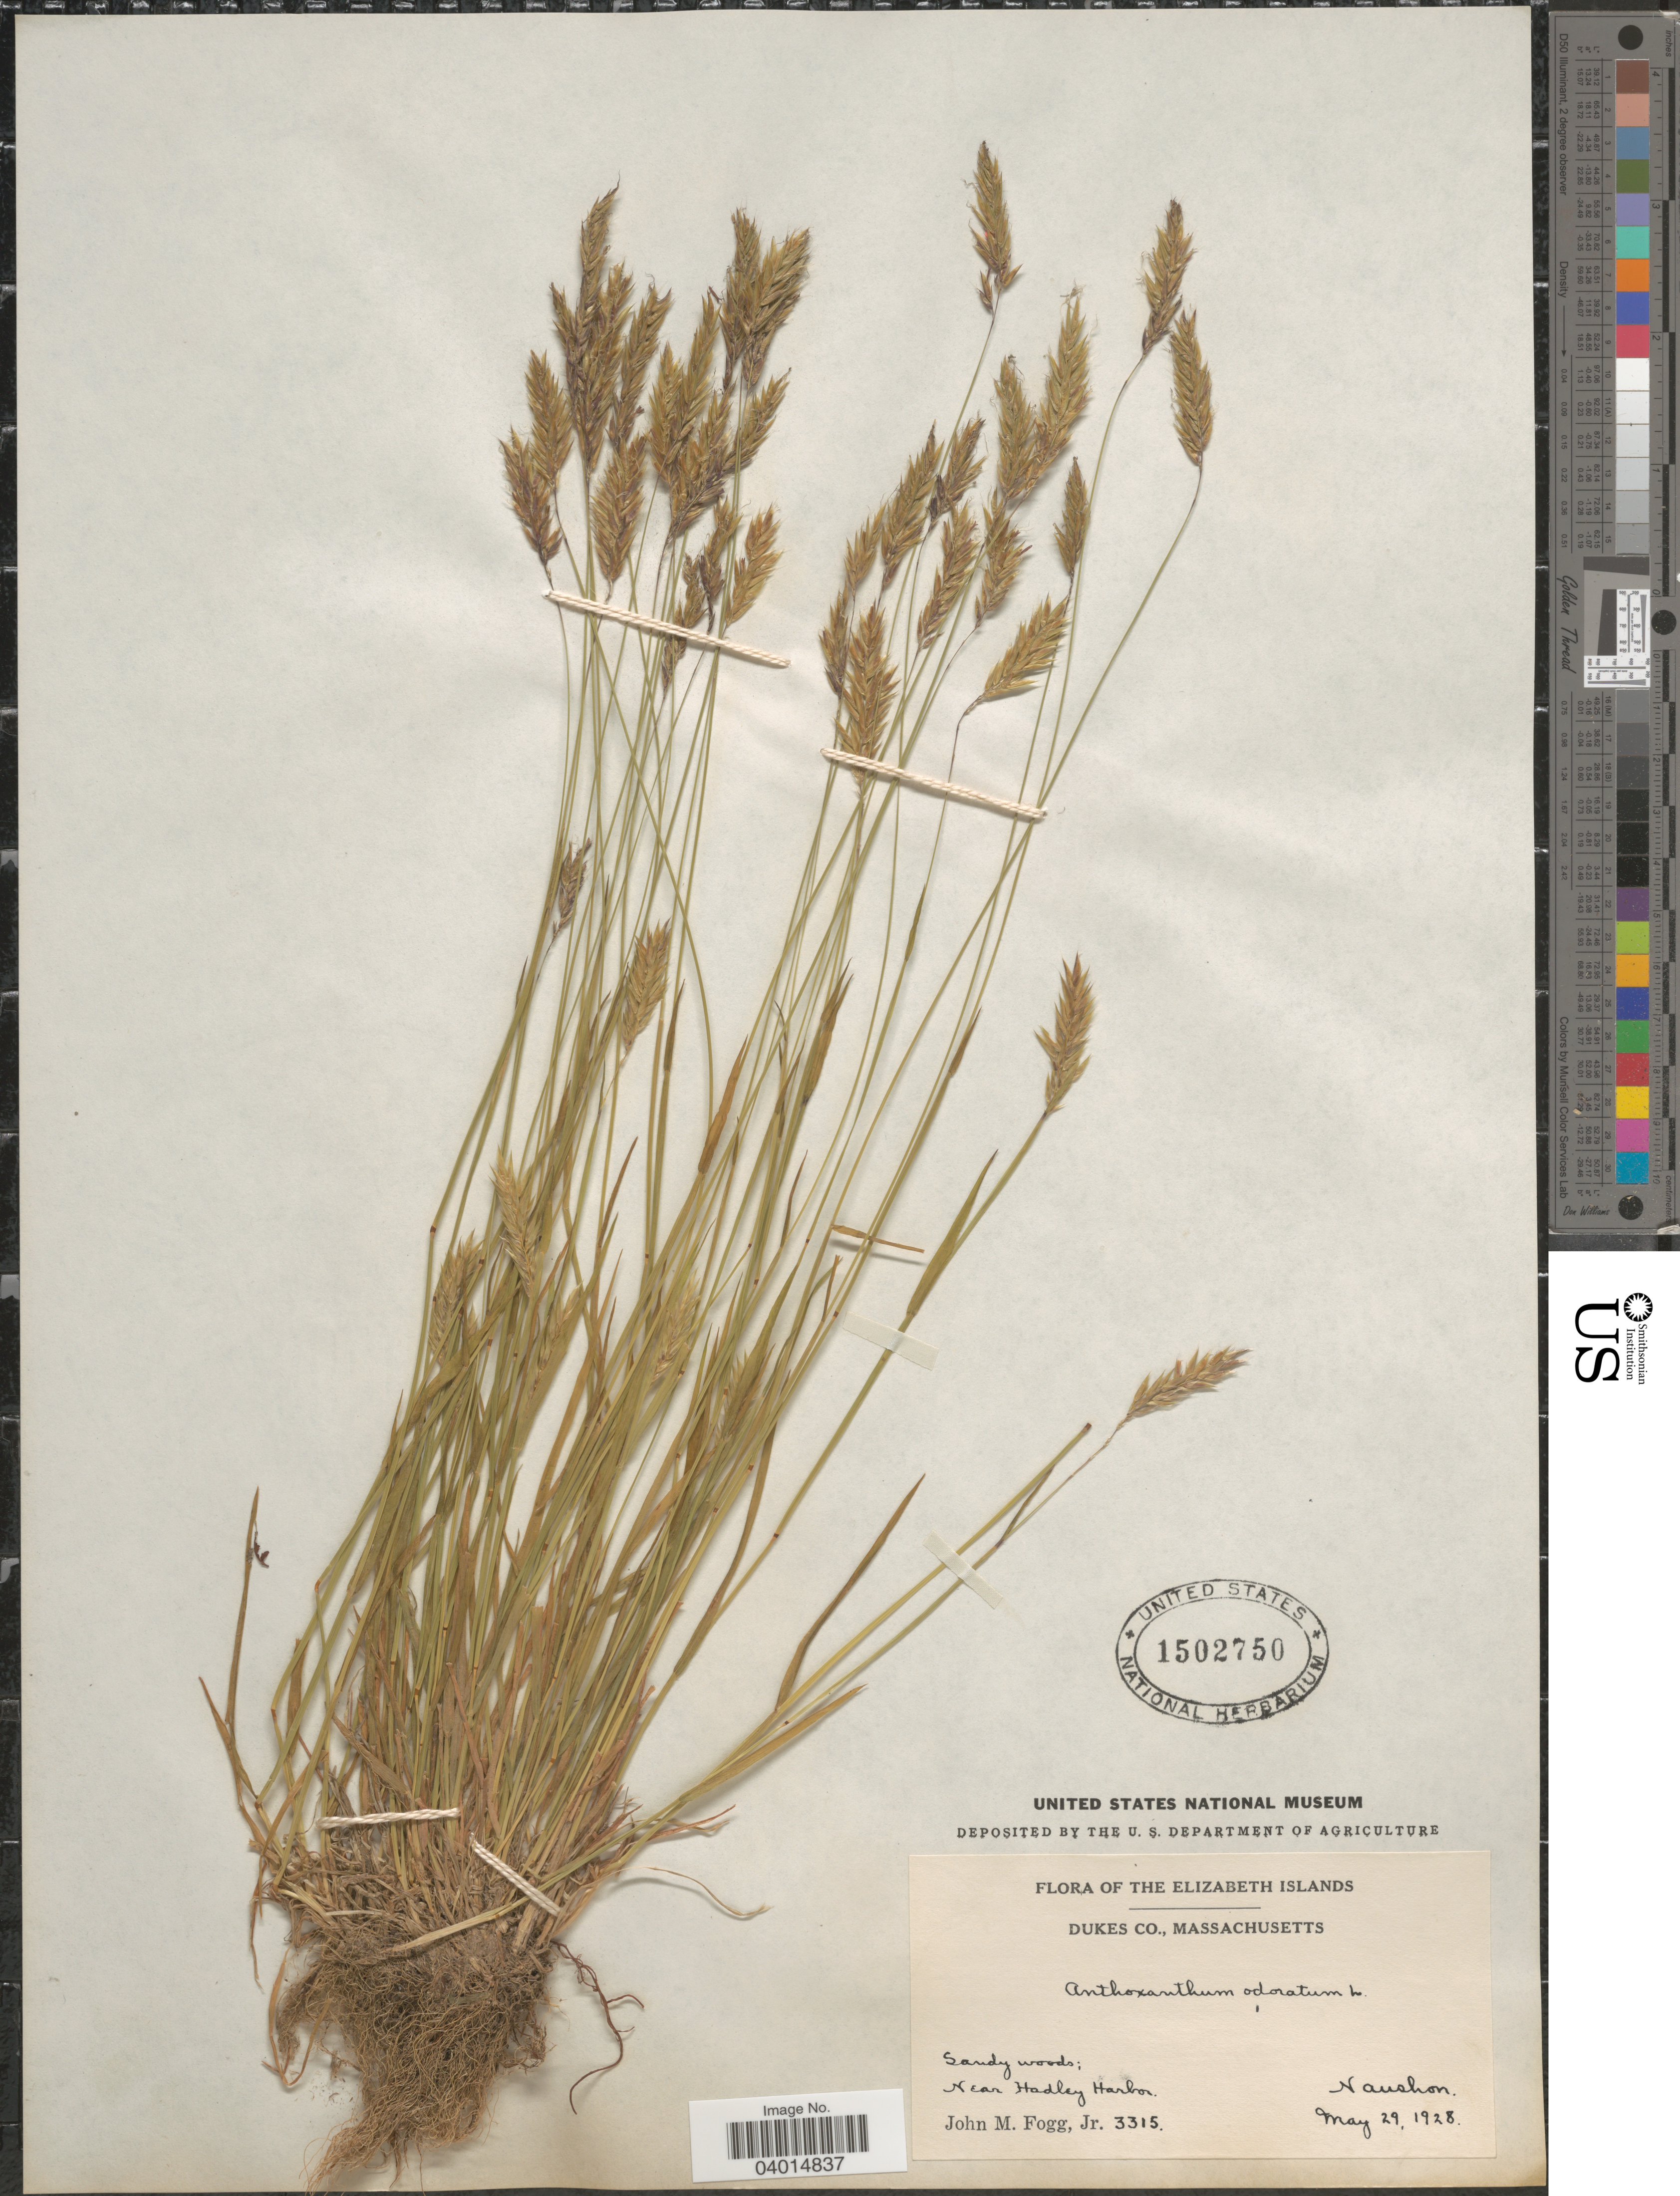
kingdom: Plantae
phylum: Tracheophyta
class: Liliopsida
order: Poales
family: Poaceae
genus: Anthoxanthum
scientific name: Anthoxanthum odoratum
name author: L.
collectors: J. Fogg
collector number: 3315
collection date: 1928-05-29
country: United States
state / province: Massachusetts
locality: The Elizabeth Islands. Dukes Co. Near Hadley Harbor. Naushon.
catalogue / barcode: US 1502750